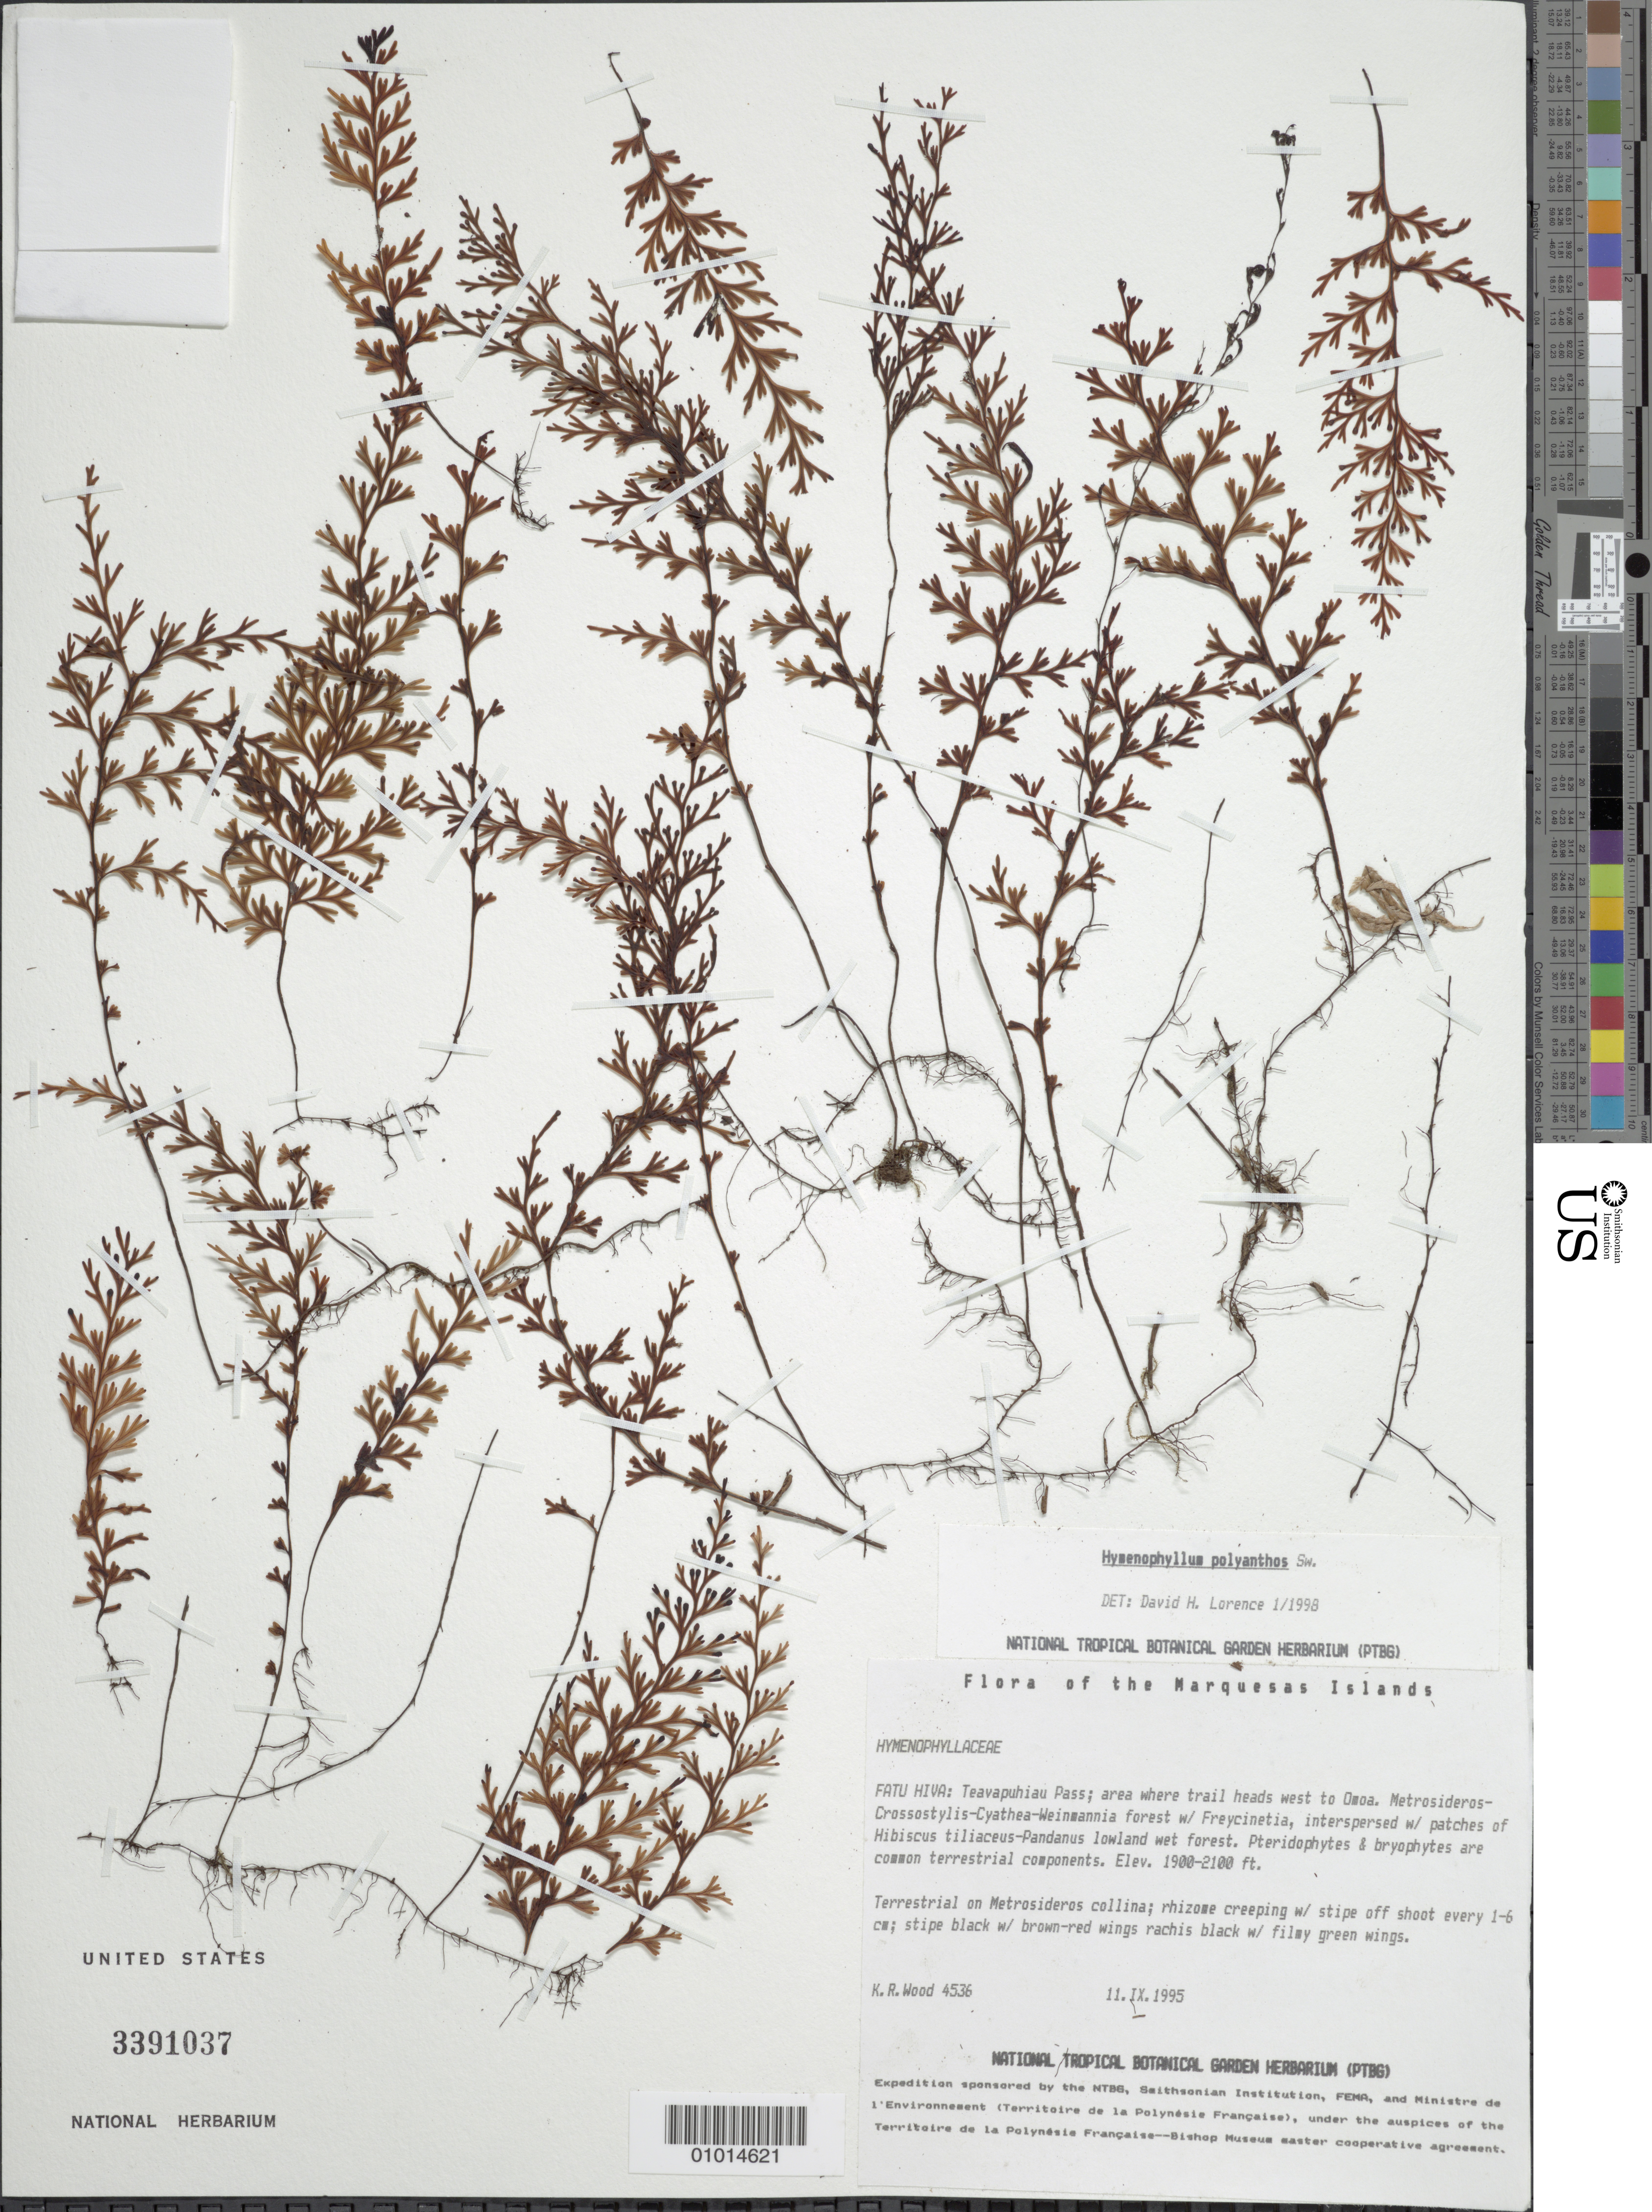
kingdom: Plantae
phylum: Tracheophyta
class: Polypodiopsida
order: Hymenophyllales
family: Hymenophyllaceae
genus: Hymenophyllum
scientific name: Hymenophyllum polyanthos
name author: (Sw.) Sw.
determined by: Lorence, David H., (PTBG), National Tropical Botanical Garden (UNITED STATES)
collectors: K. R. Wood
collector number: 4536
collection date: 1995-09-11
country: French Polynesia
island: Fatu Hiva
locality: Teavapuhiau Pass, area where trail heads W to 'Omo'a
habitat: Metrosideros-Crossostylis-Cyathea-Weinmannia w/ Freycinetia, interspersed w/ Hibiscus tiliaceus-Pandanus lowland wet forest; Pteridophytes & bryophytes are common terrestrial components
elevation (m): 579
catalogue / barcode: US 3391037